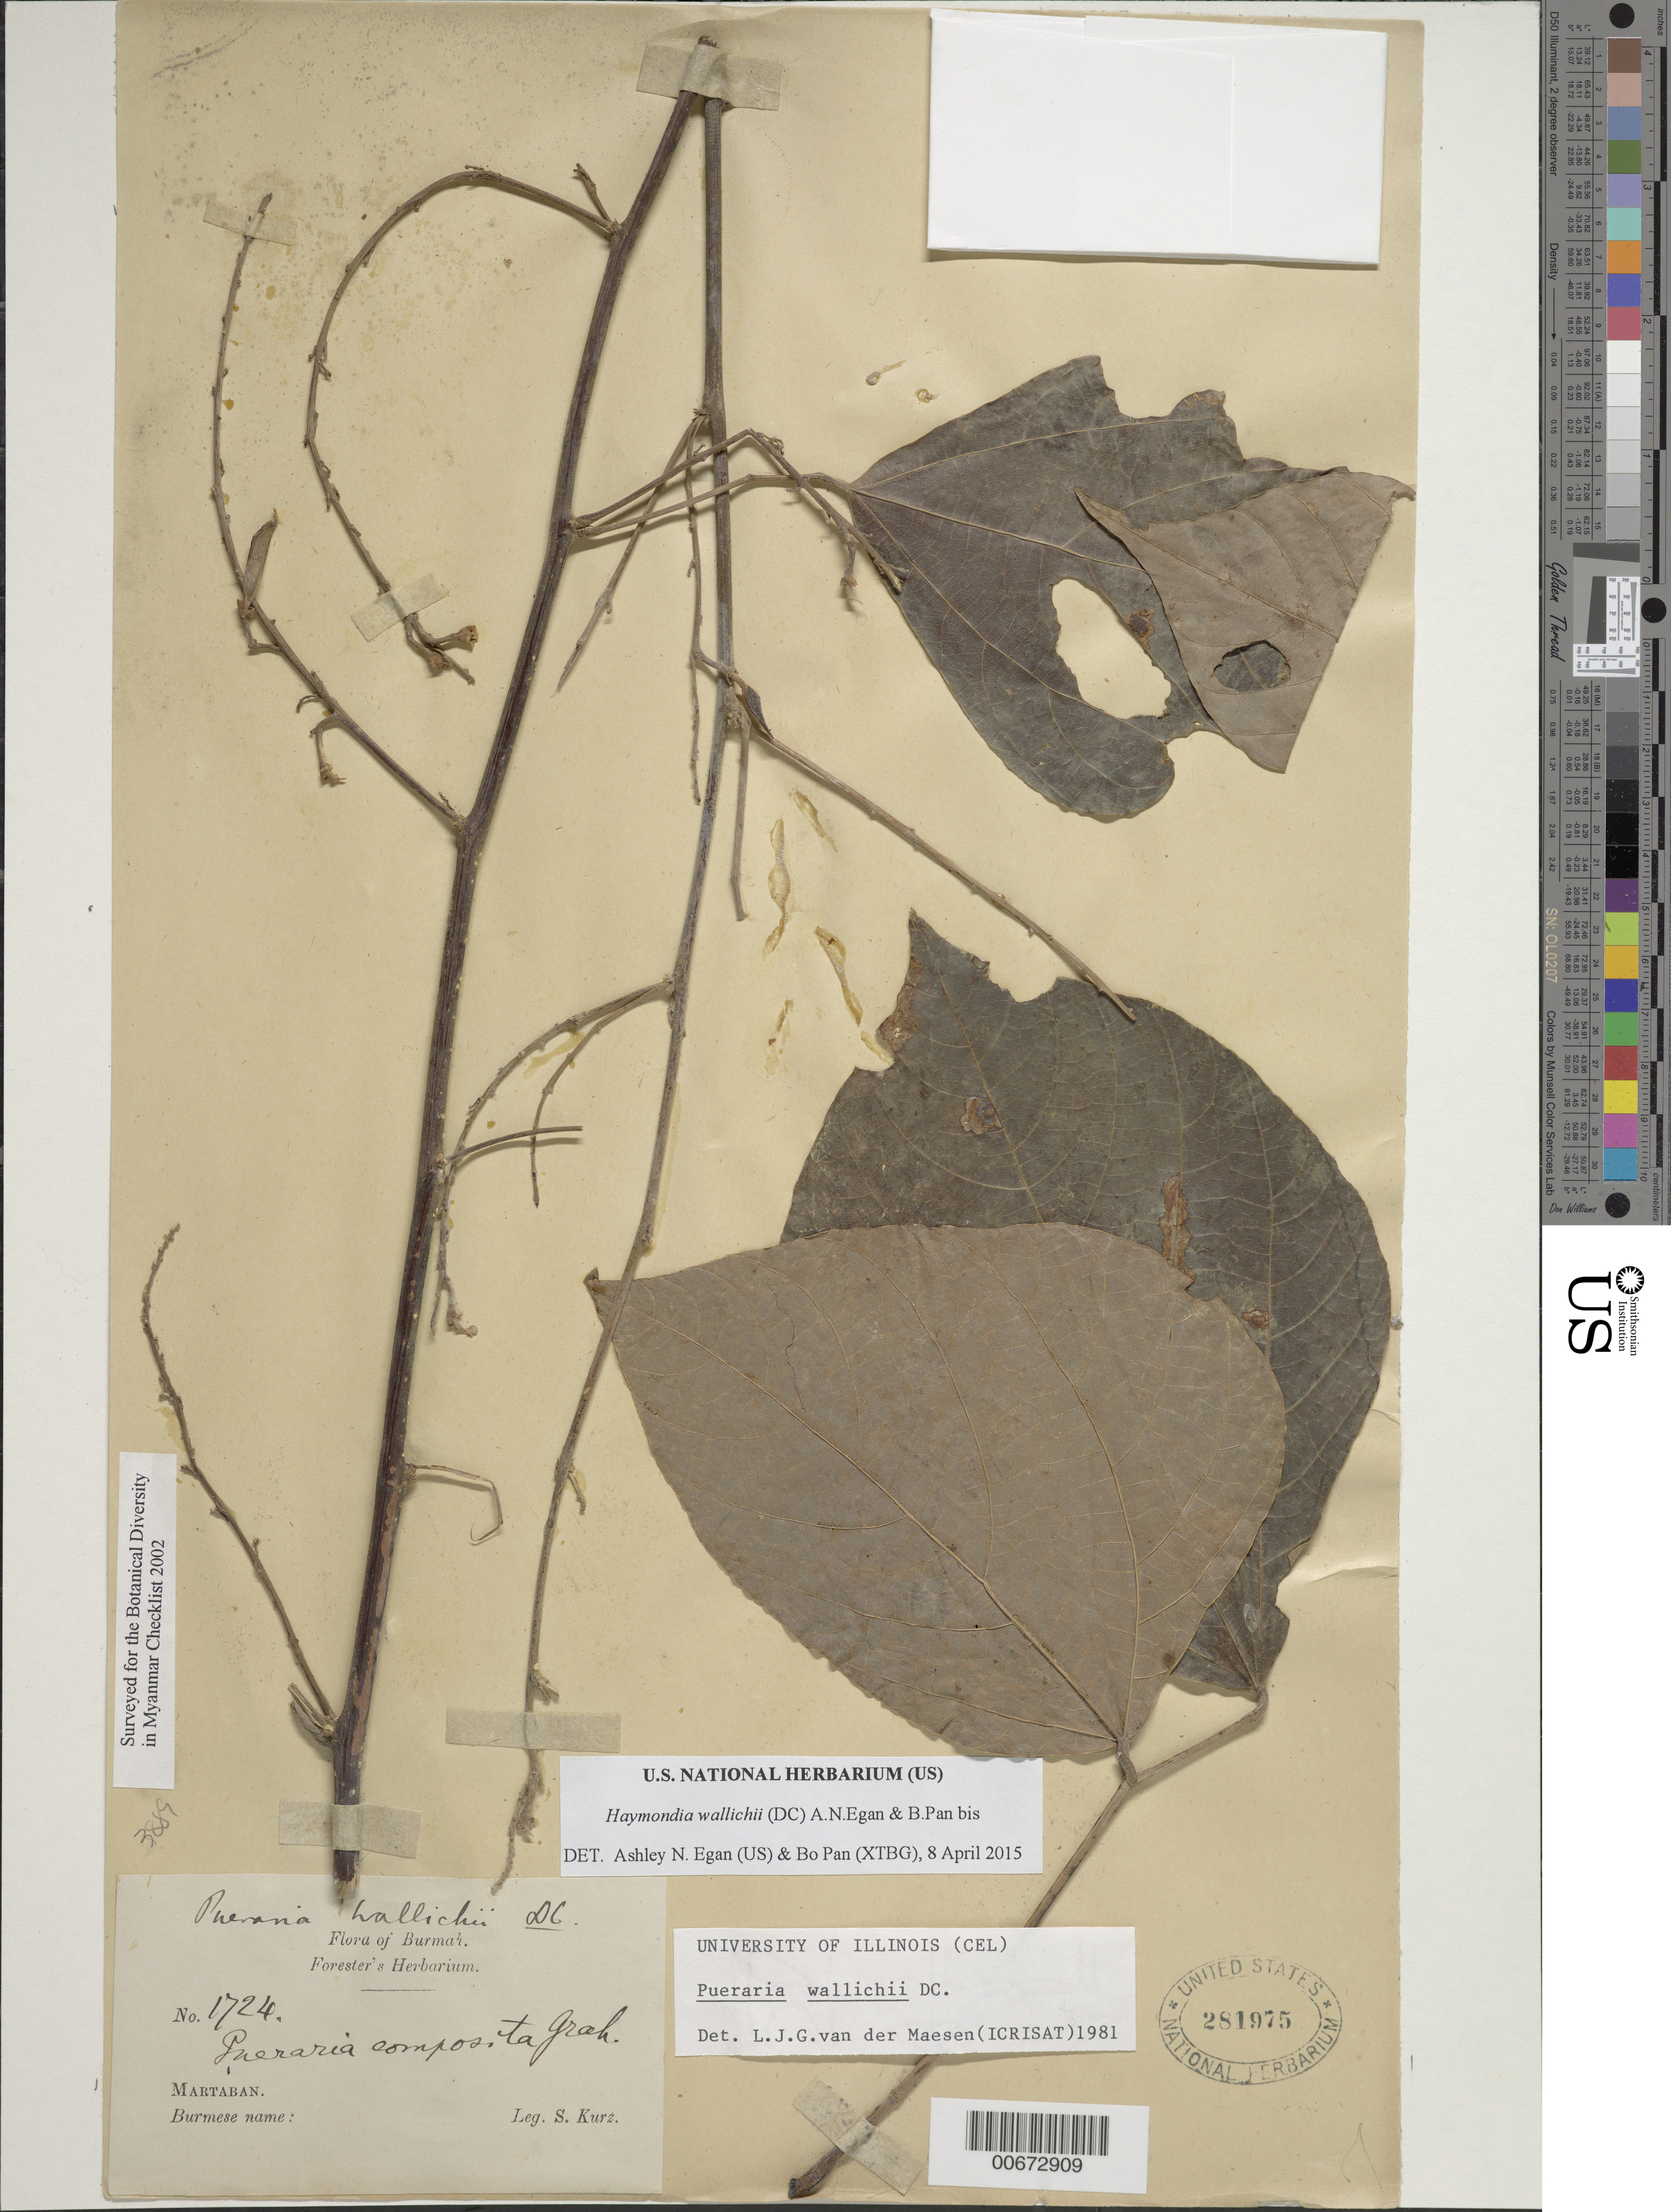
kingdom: Plantae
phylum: Tracheophyta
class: Magnoliopsida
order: Fabales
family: Fabaceae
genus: Haymondia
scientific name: Haymondia wallichii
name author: (DC.) A.N. Egan & B. Pan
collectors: S. Kurz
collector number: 1724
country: Myanmar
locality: Martaban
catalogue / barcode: US 281975